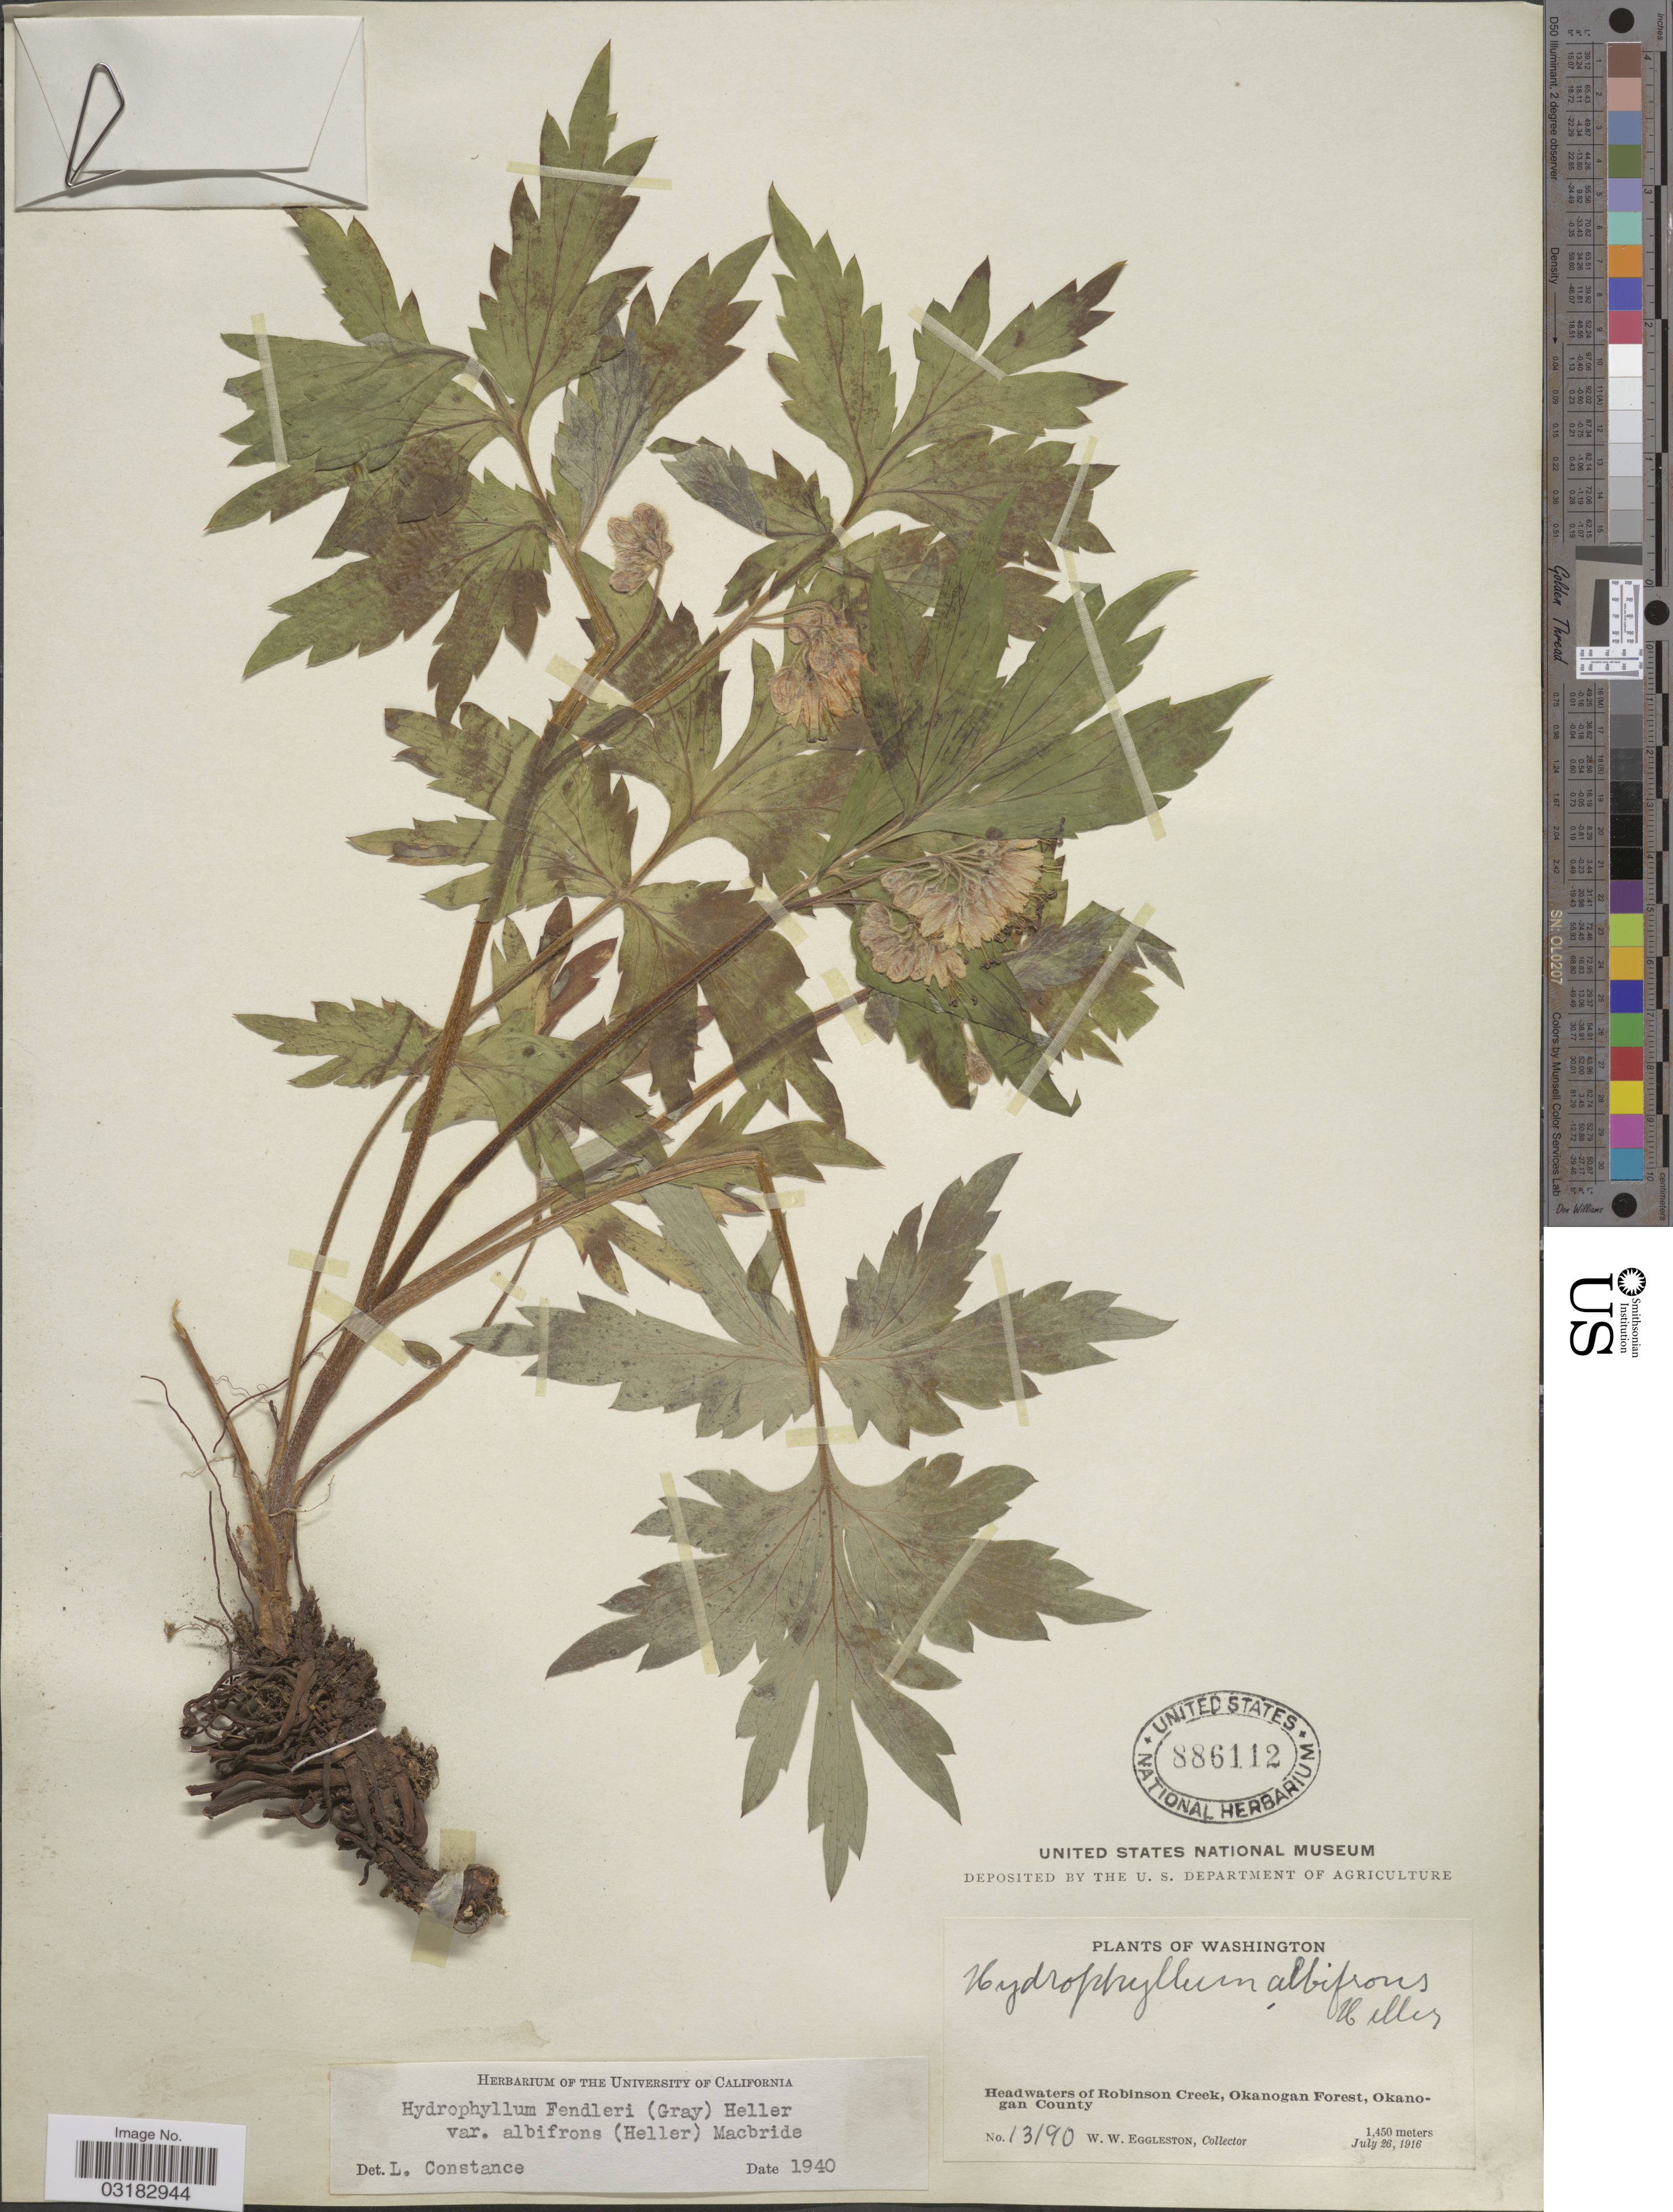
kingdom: Plantae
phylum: Tracheophyta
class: Magnoliopsida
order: Boraginales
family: Hydrophyllaceae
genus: Hydrophyllum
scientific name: Hydrophyllum fendleri var. albifrons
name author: (A. Heller) J.F. Macbr.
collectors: W. W. Eggleston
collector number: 13190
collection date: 1916-07-26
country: United States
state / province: Washington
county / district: Okanogan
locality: Headwaters of Robinson Creek, Okanogan Forest, Okanogan County.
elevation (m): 1450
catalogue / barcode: US 886112